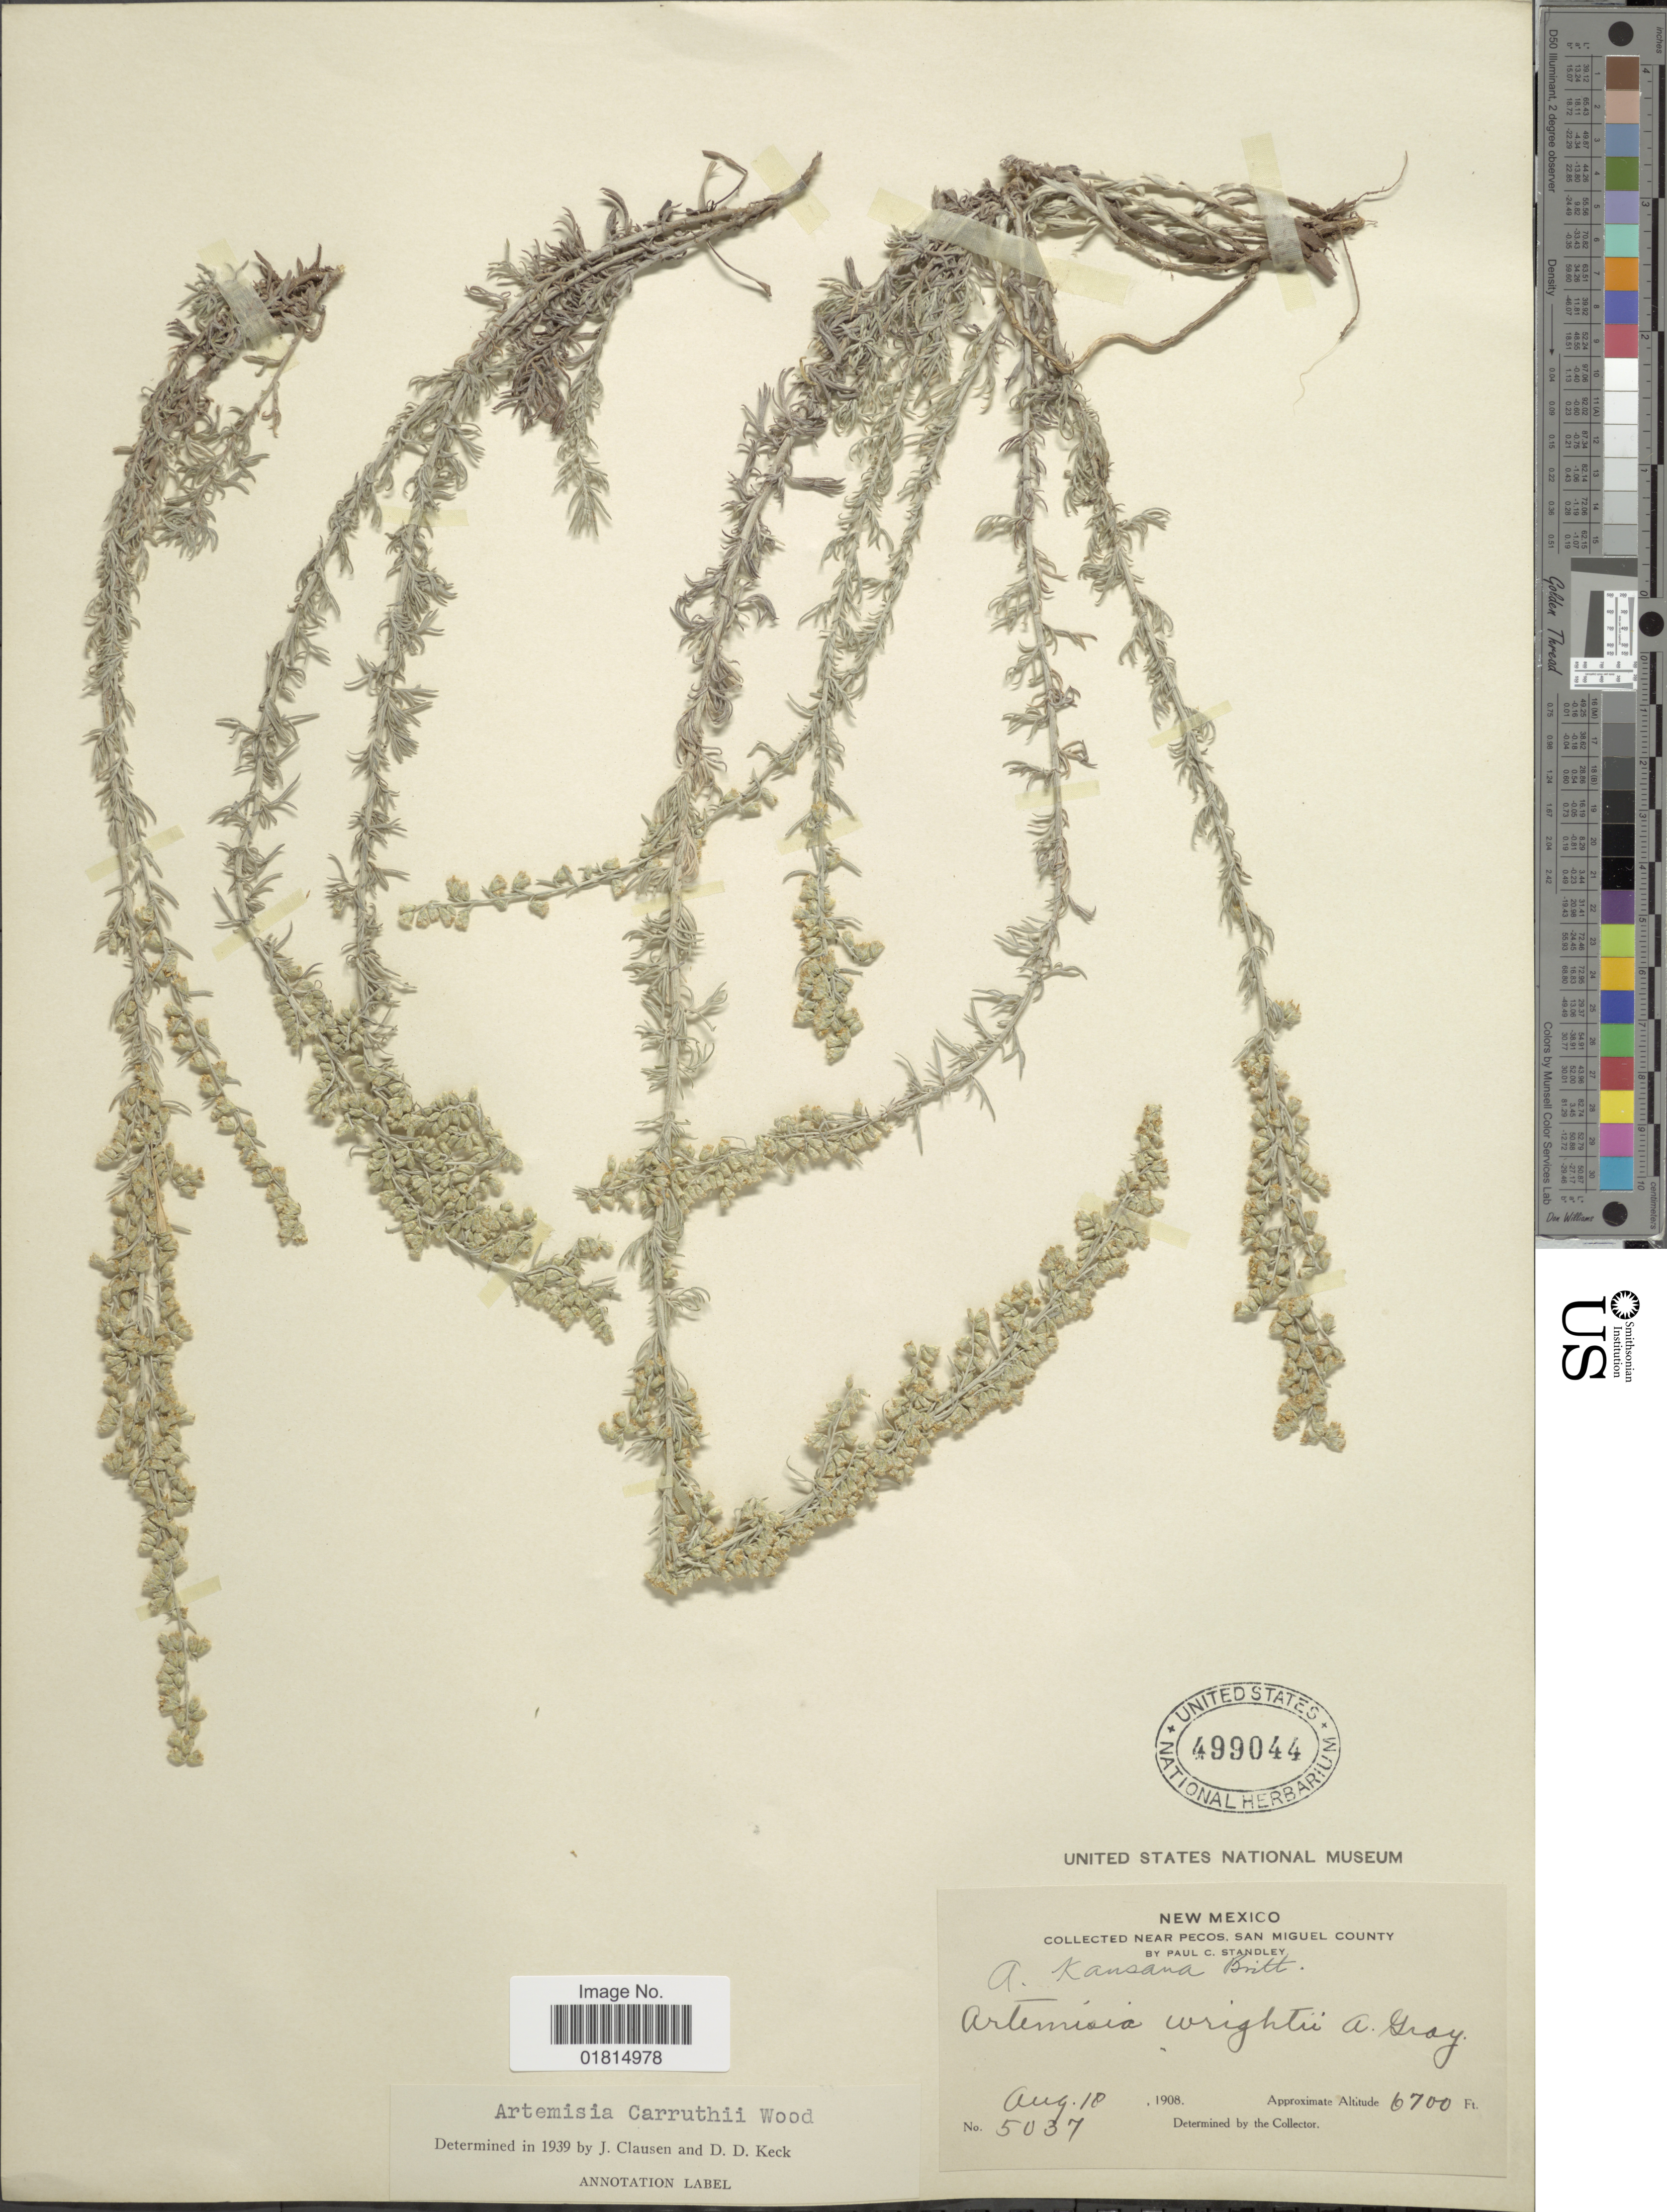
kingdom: Plantae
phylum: Tracheophyta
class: Magnoliopsida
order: Asterales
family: Asteraceae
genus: Artemisia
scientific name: Artemisia carruthii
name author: Alph. Wood ex Carruth.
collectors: P. C. Standley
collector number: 5037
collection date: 1908-08-18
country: United States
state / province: New Mexico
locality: Near Pecos, San Miguel County.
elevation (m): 2042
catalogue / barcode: US 499044